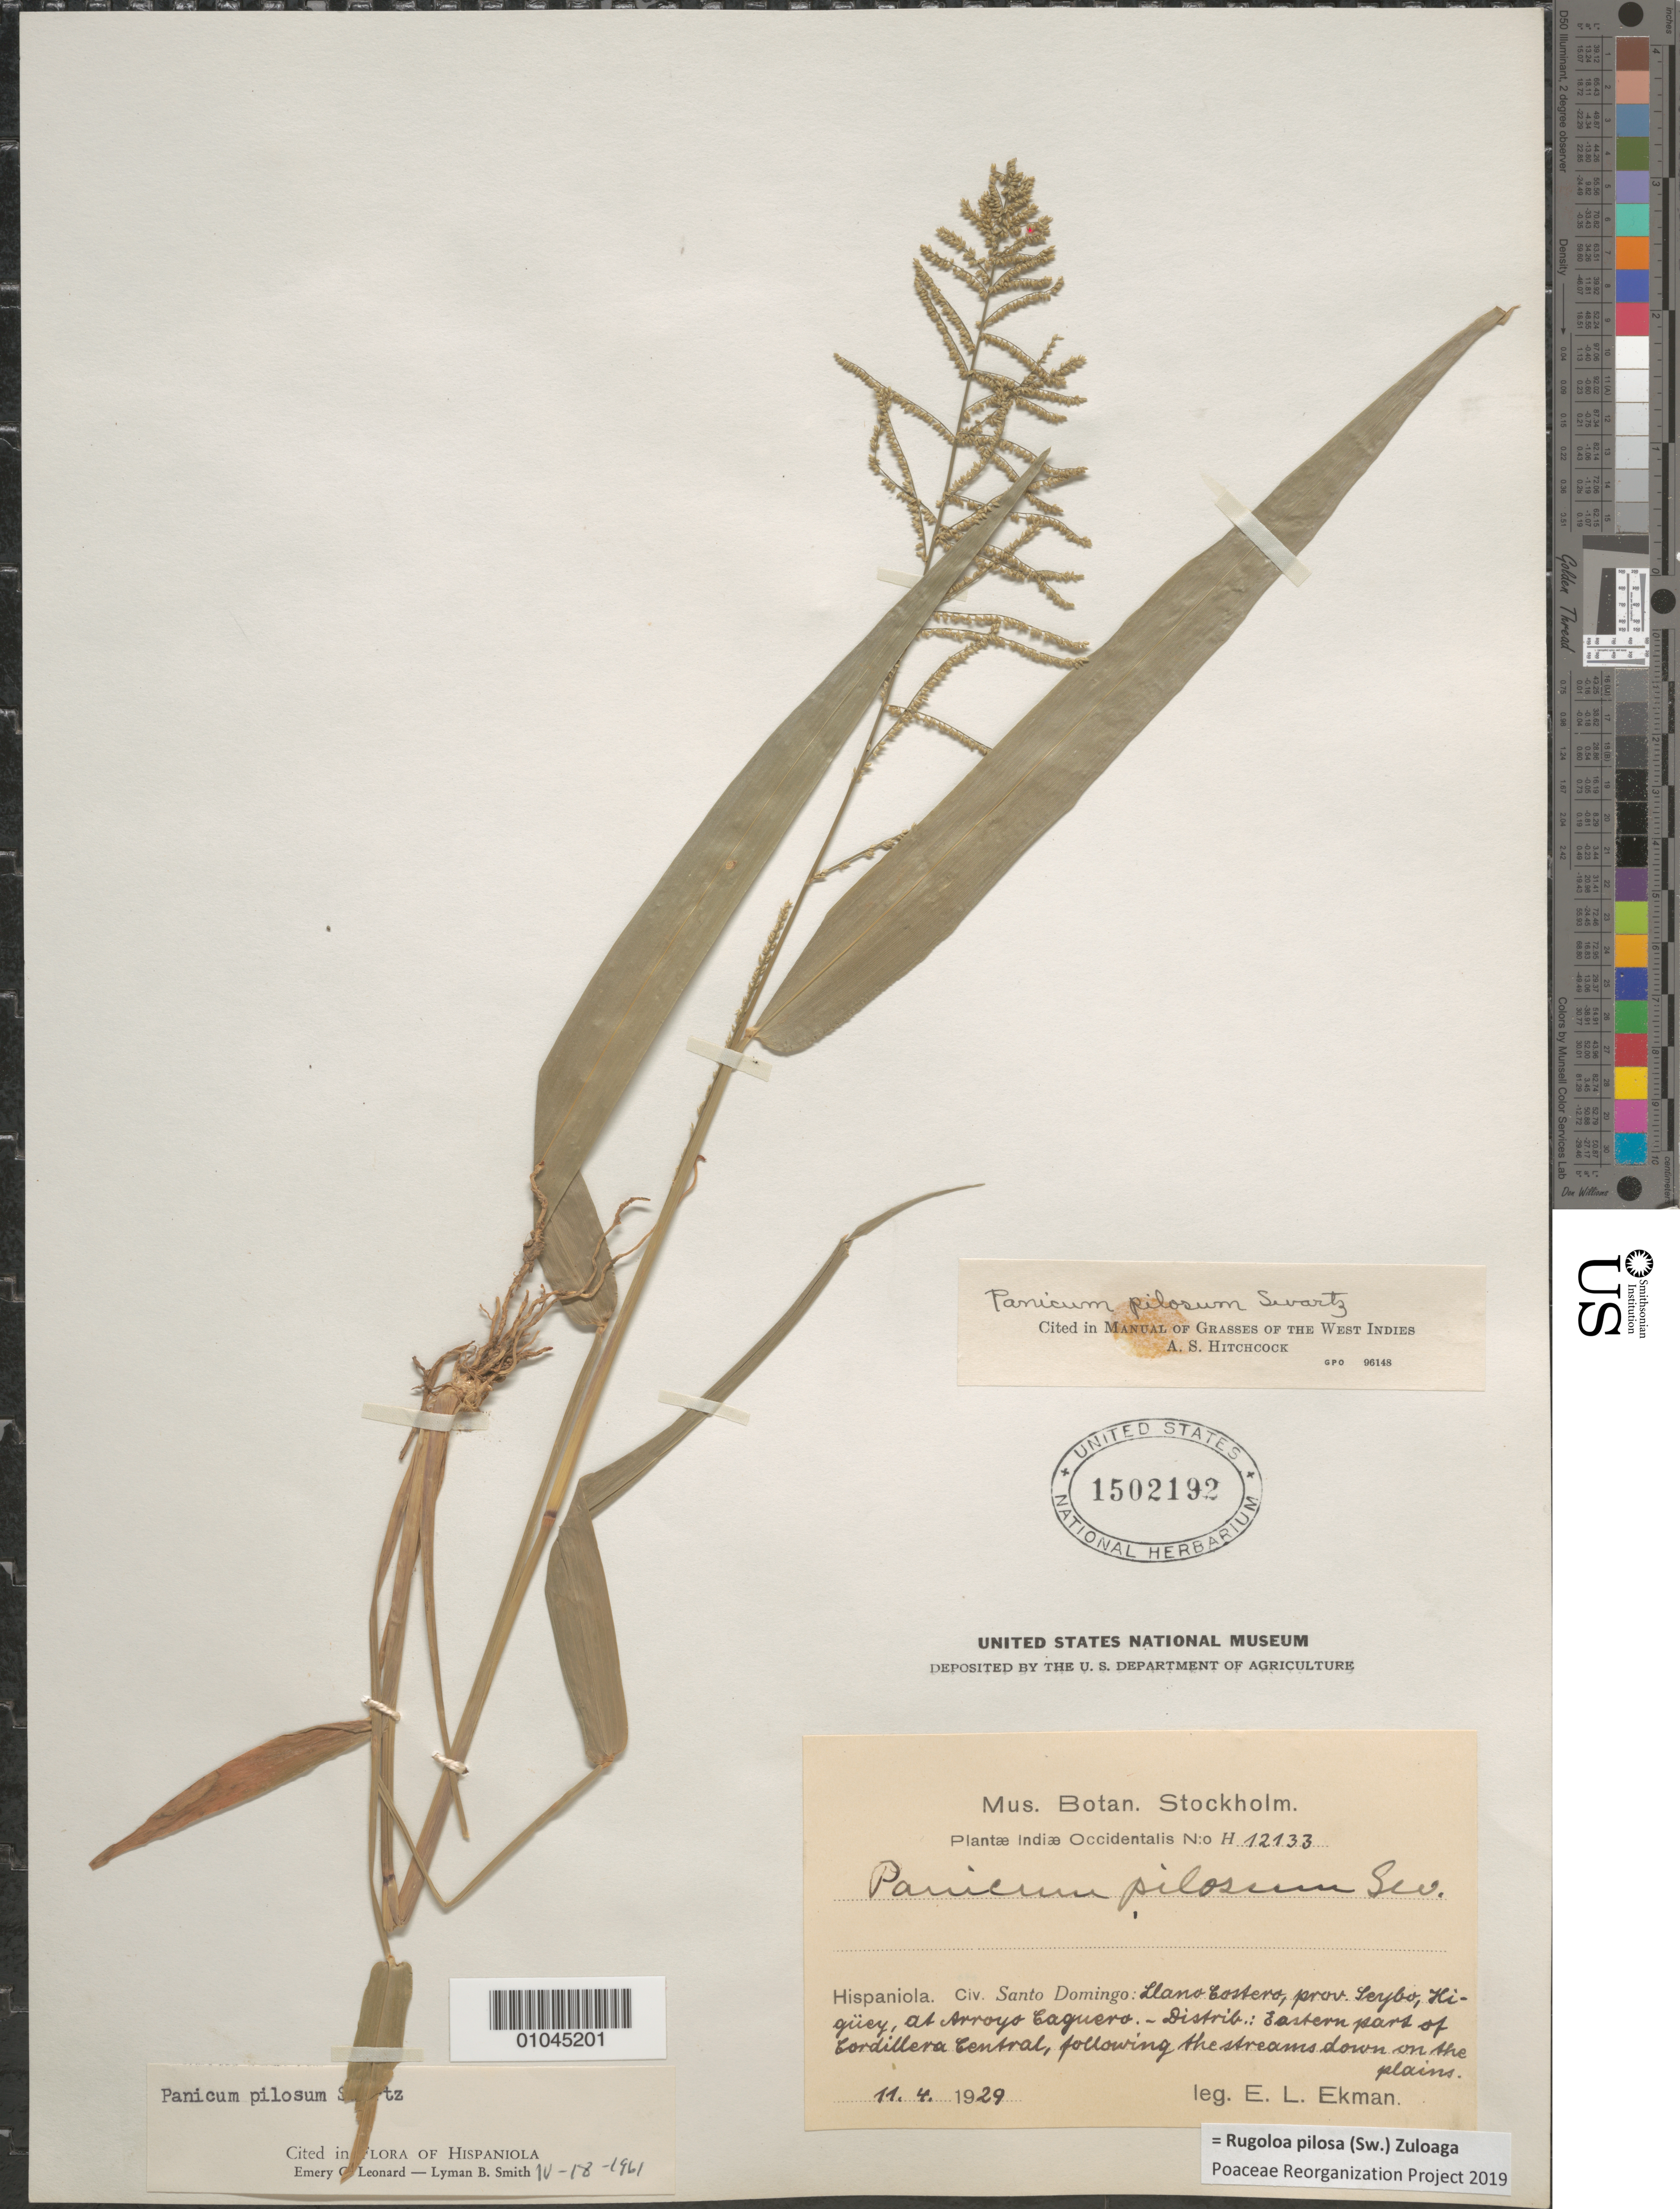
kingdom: Plantae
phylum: Tracheophyta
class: Liliopsida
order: Poales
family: Poaceae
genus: Panicum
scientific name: Panicum pilosum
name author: Sw.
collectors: E. L. Ekman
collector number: H 12133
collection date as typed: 11 Apr 1929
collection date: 1929-04-11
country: Dominican Republic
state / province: El Seibo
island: Hispaniola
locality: Llano Costero, Higuey, at Arroyo Caguero, eastern part of Cordillera Central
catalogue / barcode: US 1502192